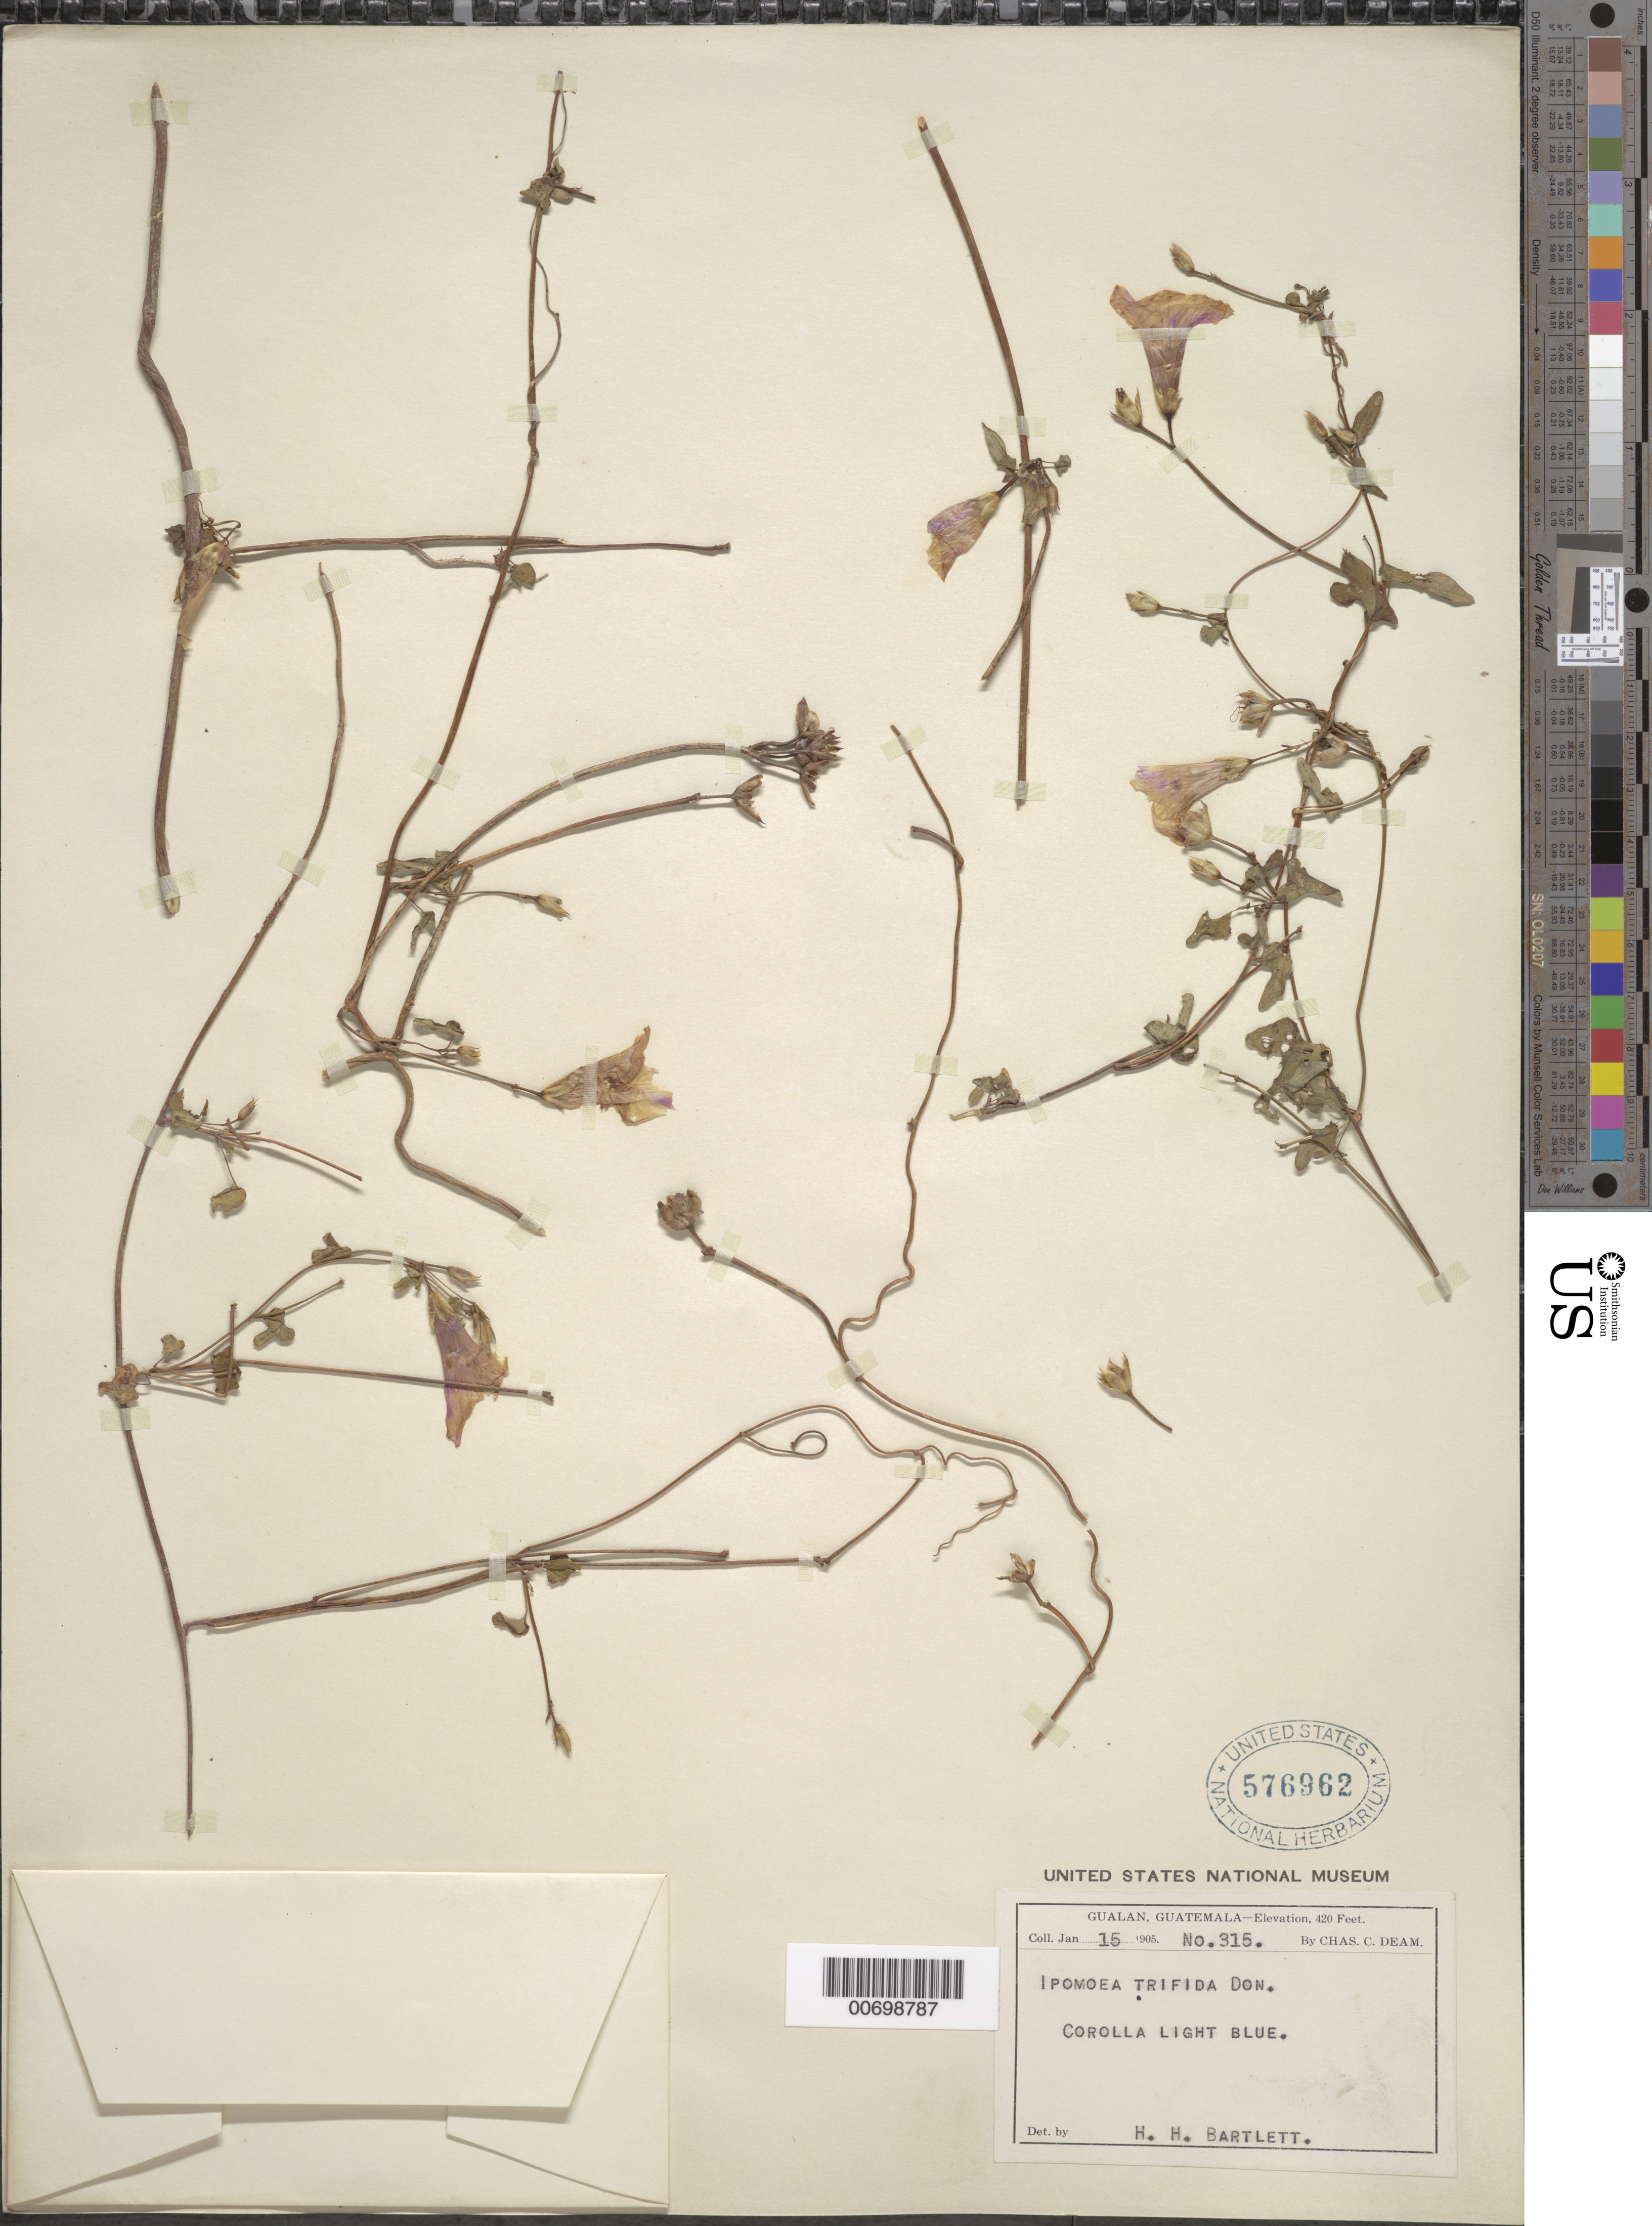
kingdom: Plantae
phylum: Tracheophyta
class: Magnoliopsida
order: Solanales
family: Convolvulaceae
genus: Ipomoea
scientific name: Ipomoea trifida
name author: (Kunth) G. Don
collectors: H. H. Bartlett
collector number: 315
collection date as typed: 15 Jan 1905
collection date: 1905-01-15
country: Guatemala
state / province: Zacapa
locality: Gualan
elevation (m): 128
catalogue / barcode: US 576962